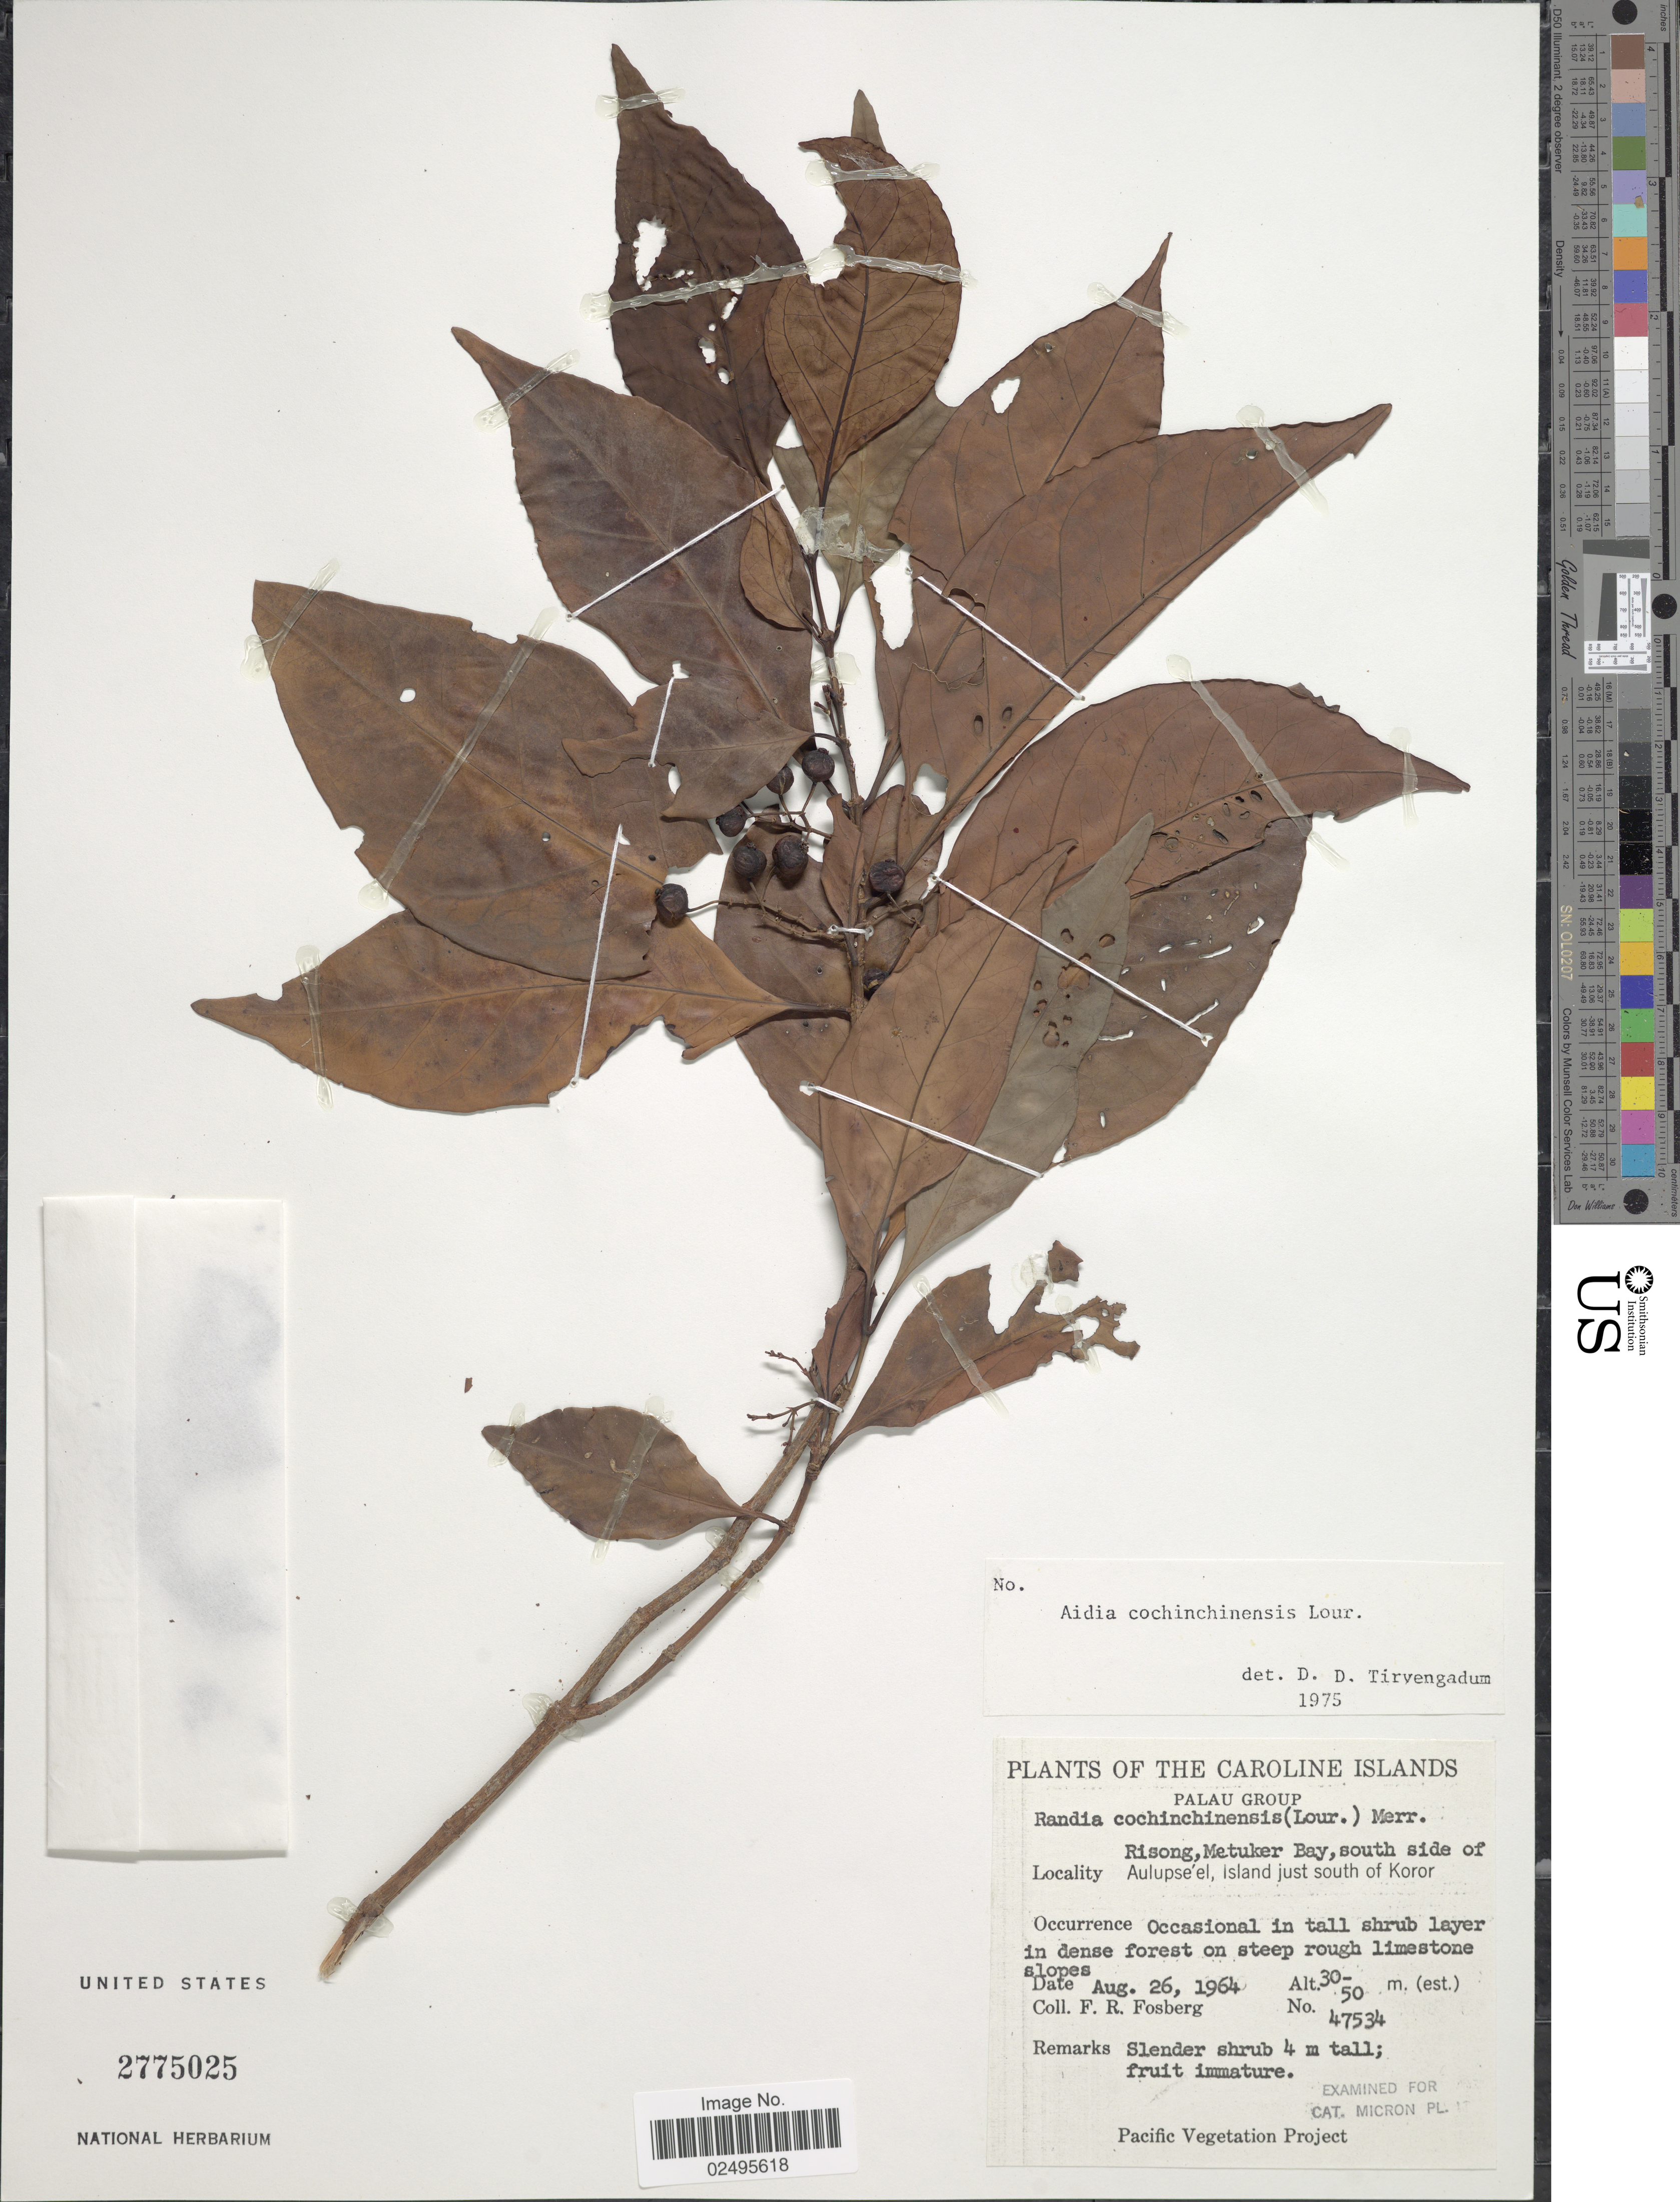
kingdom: Plantae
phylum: Tracheophyta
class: Magnoliopsida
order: Gentianales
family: Rubiaceae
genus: Aidia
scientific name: Aidia graeffei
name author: (Reinecke) Tirveng.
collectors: F. R. Fosberg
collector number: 47534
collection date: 1964-08-26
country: Palau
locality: The Caroline Islands. Palau Group. Risong, Metuker Bay, south side of Aulupse'el, Island just south of Koror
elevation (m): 30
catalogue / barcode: US 2775025